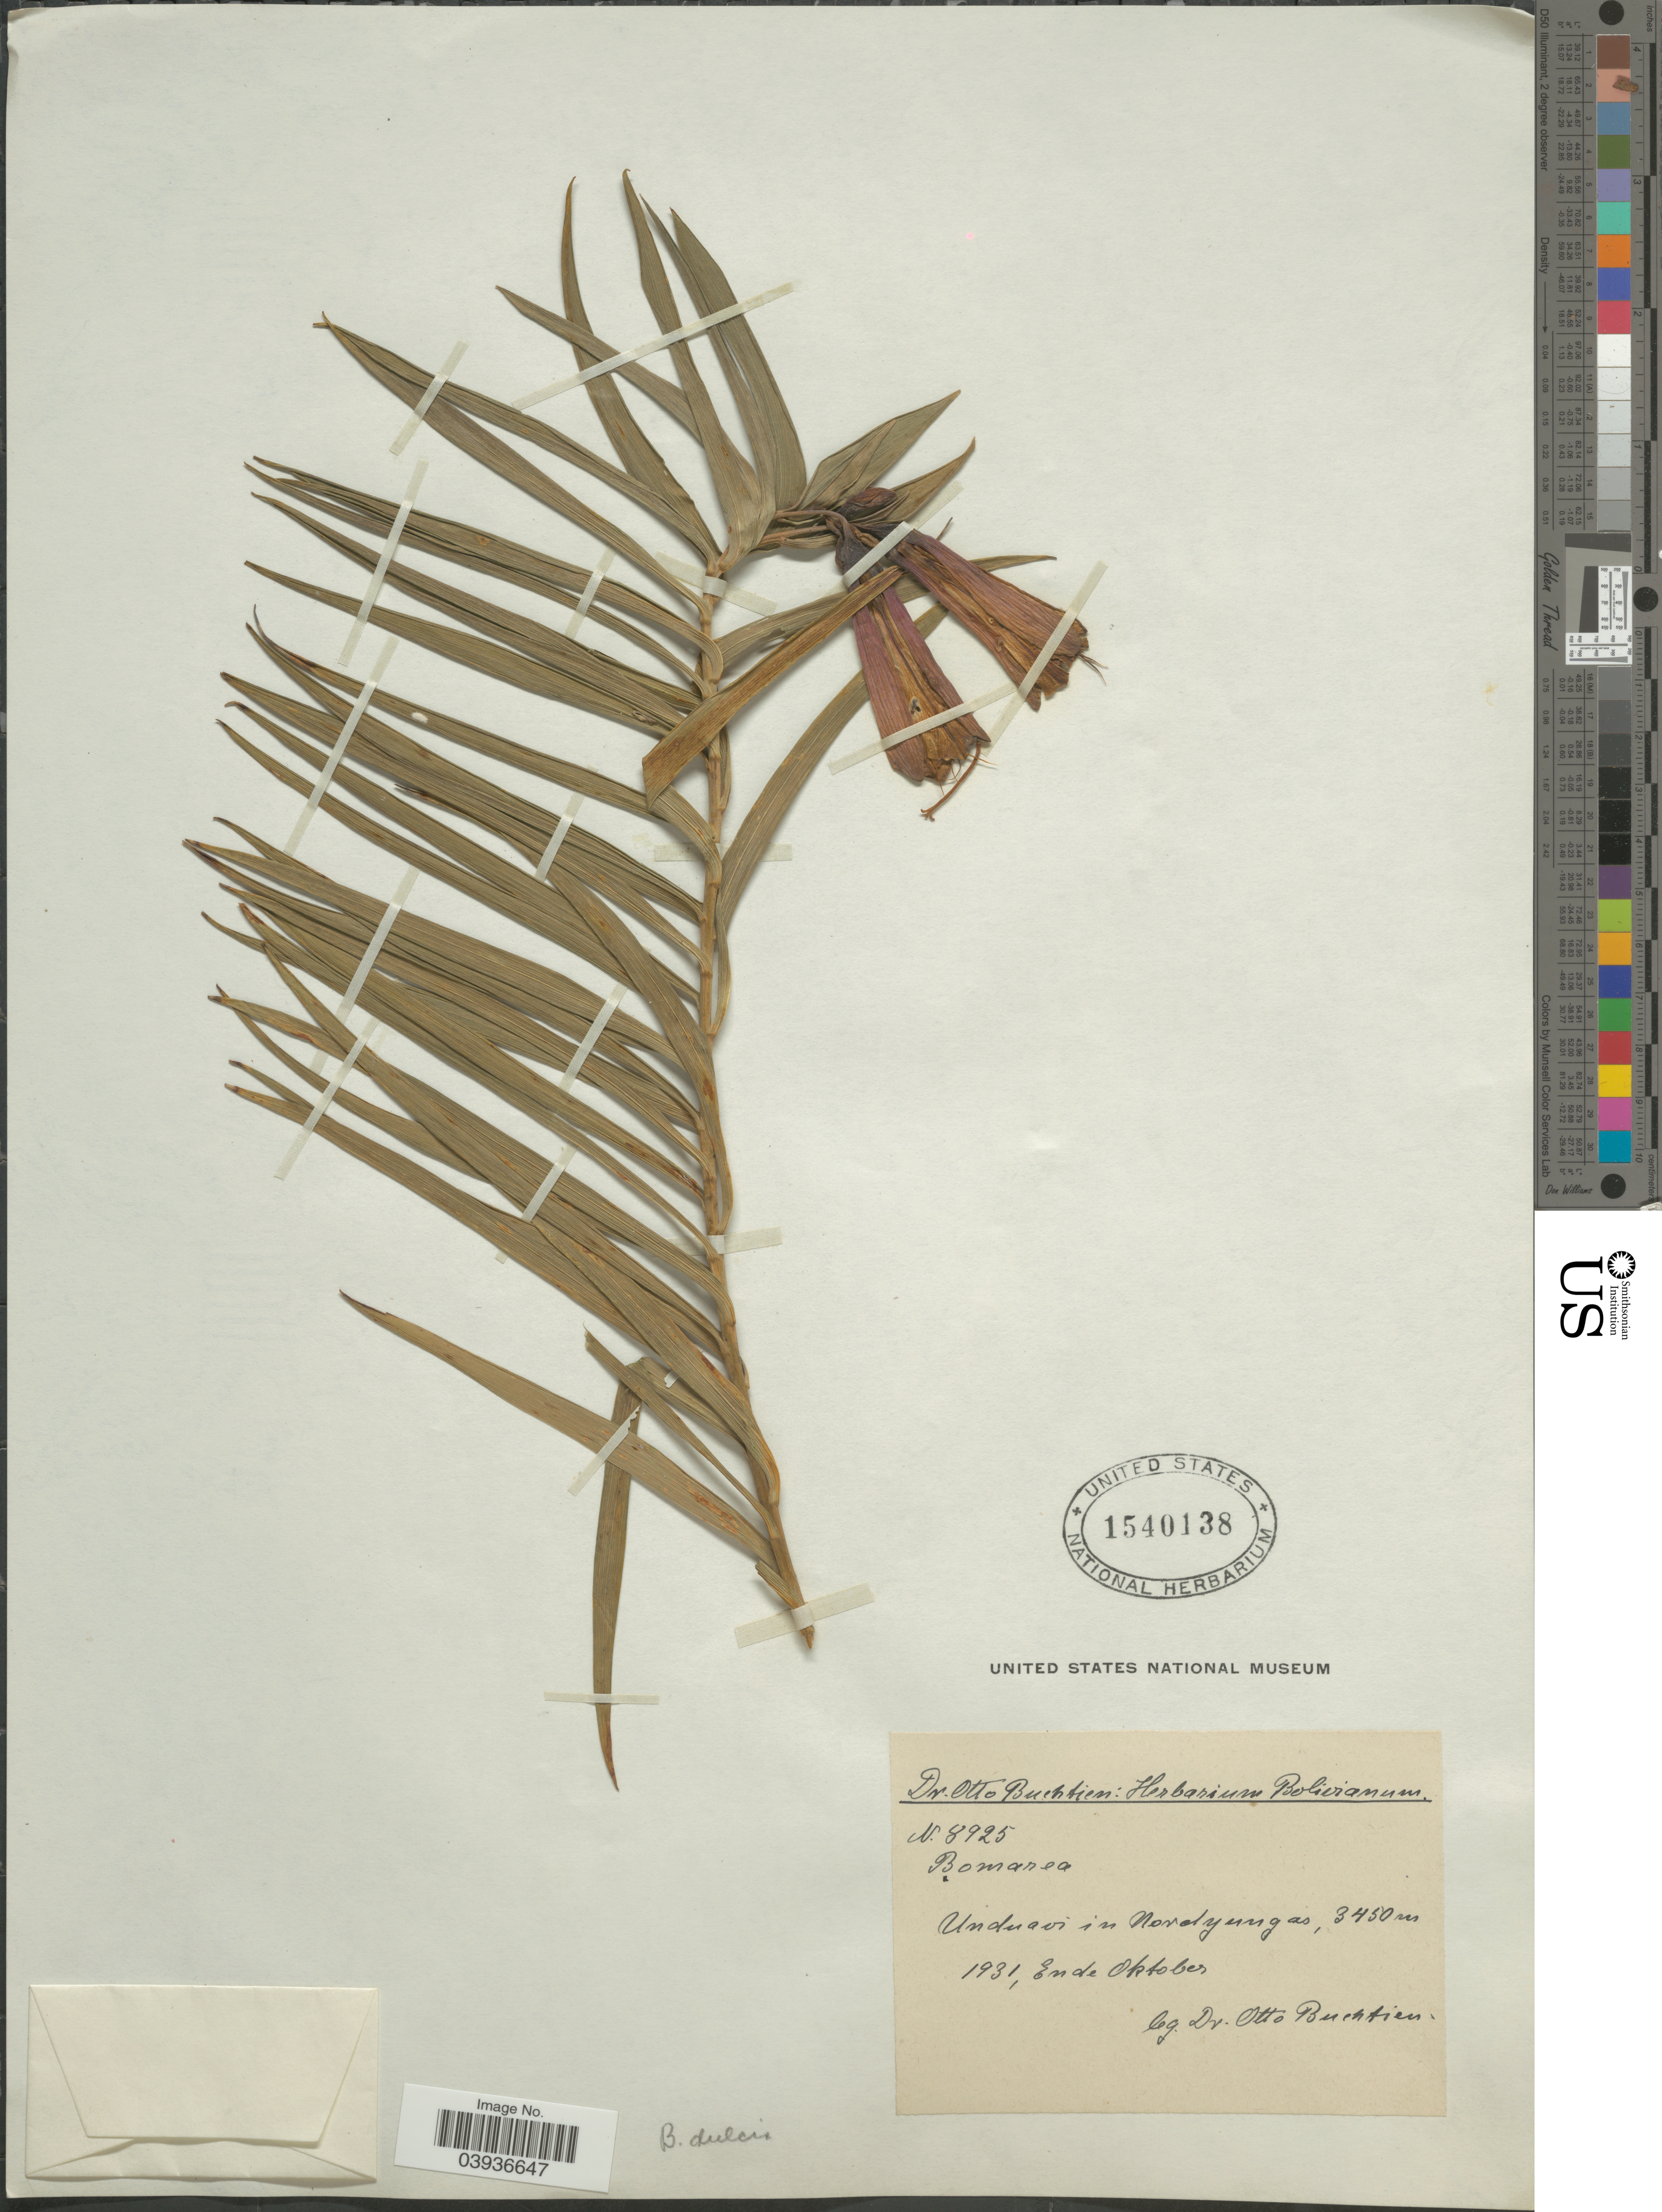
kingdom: Plantae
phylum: Tracheophyta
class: Liliopsida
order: Liliales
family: Alstroemeriaceae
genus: Bomarea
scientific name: Bomarea dulcis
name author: (Hook.) Beauverd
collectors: O. Buchtien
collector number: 8925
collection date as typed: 1931, Ende Oktober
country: Bolivia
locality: Unduavi in Nordyungas.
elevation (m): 3450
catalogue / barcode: US 1540138